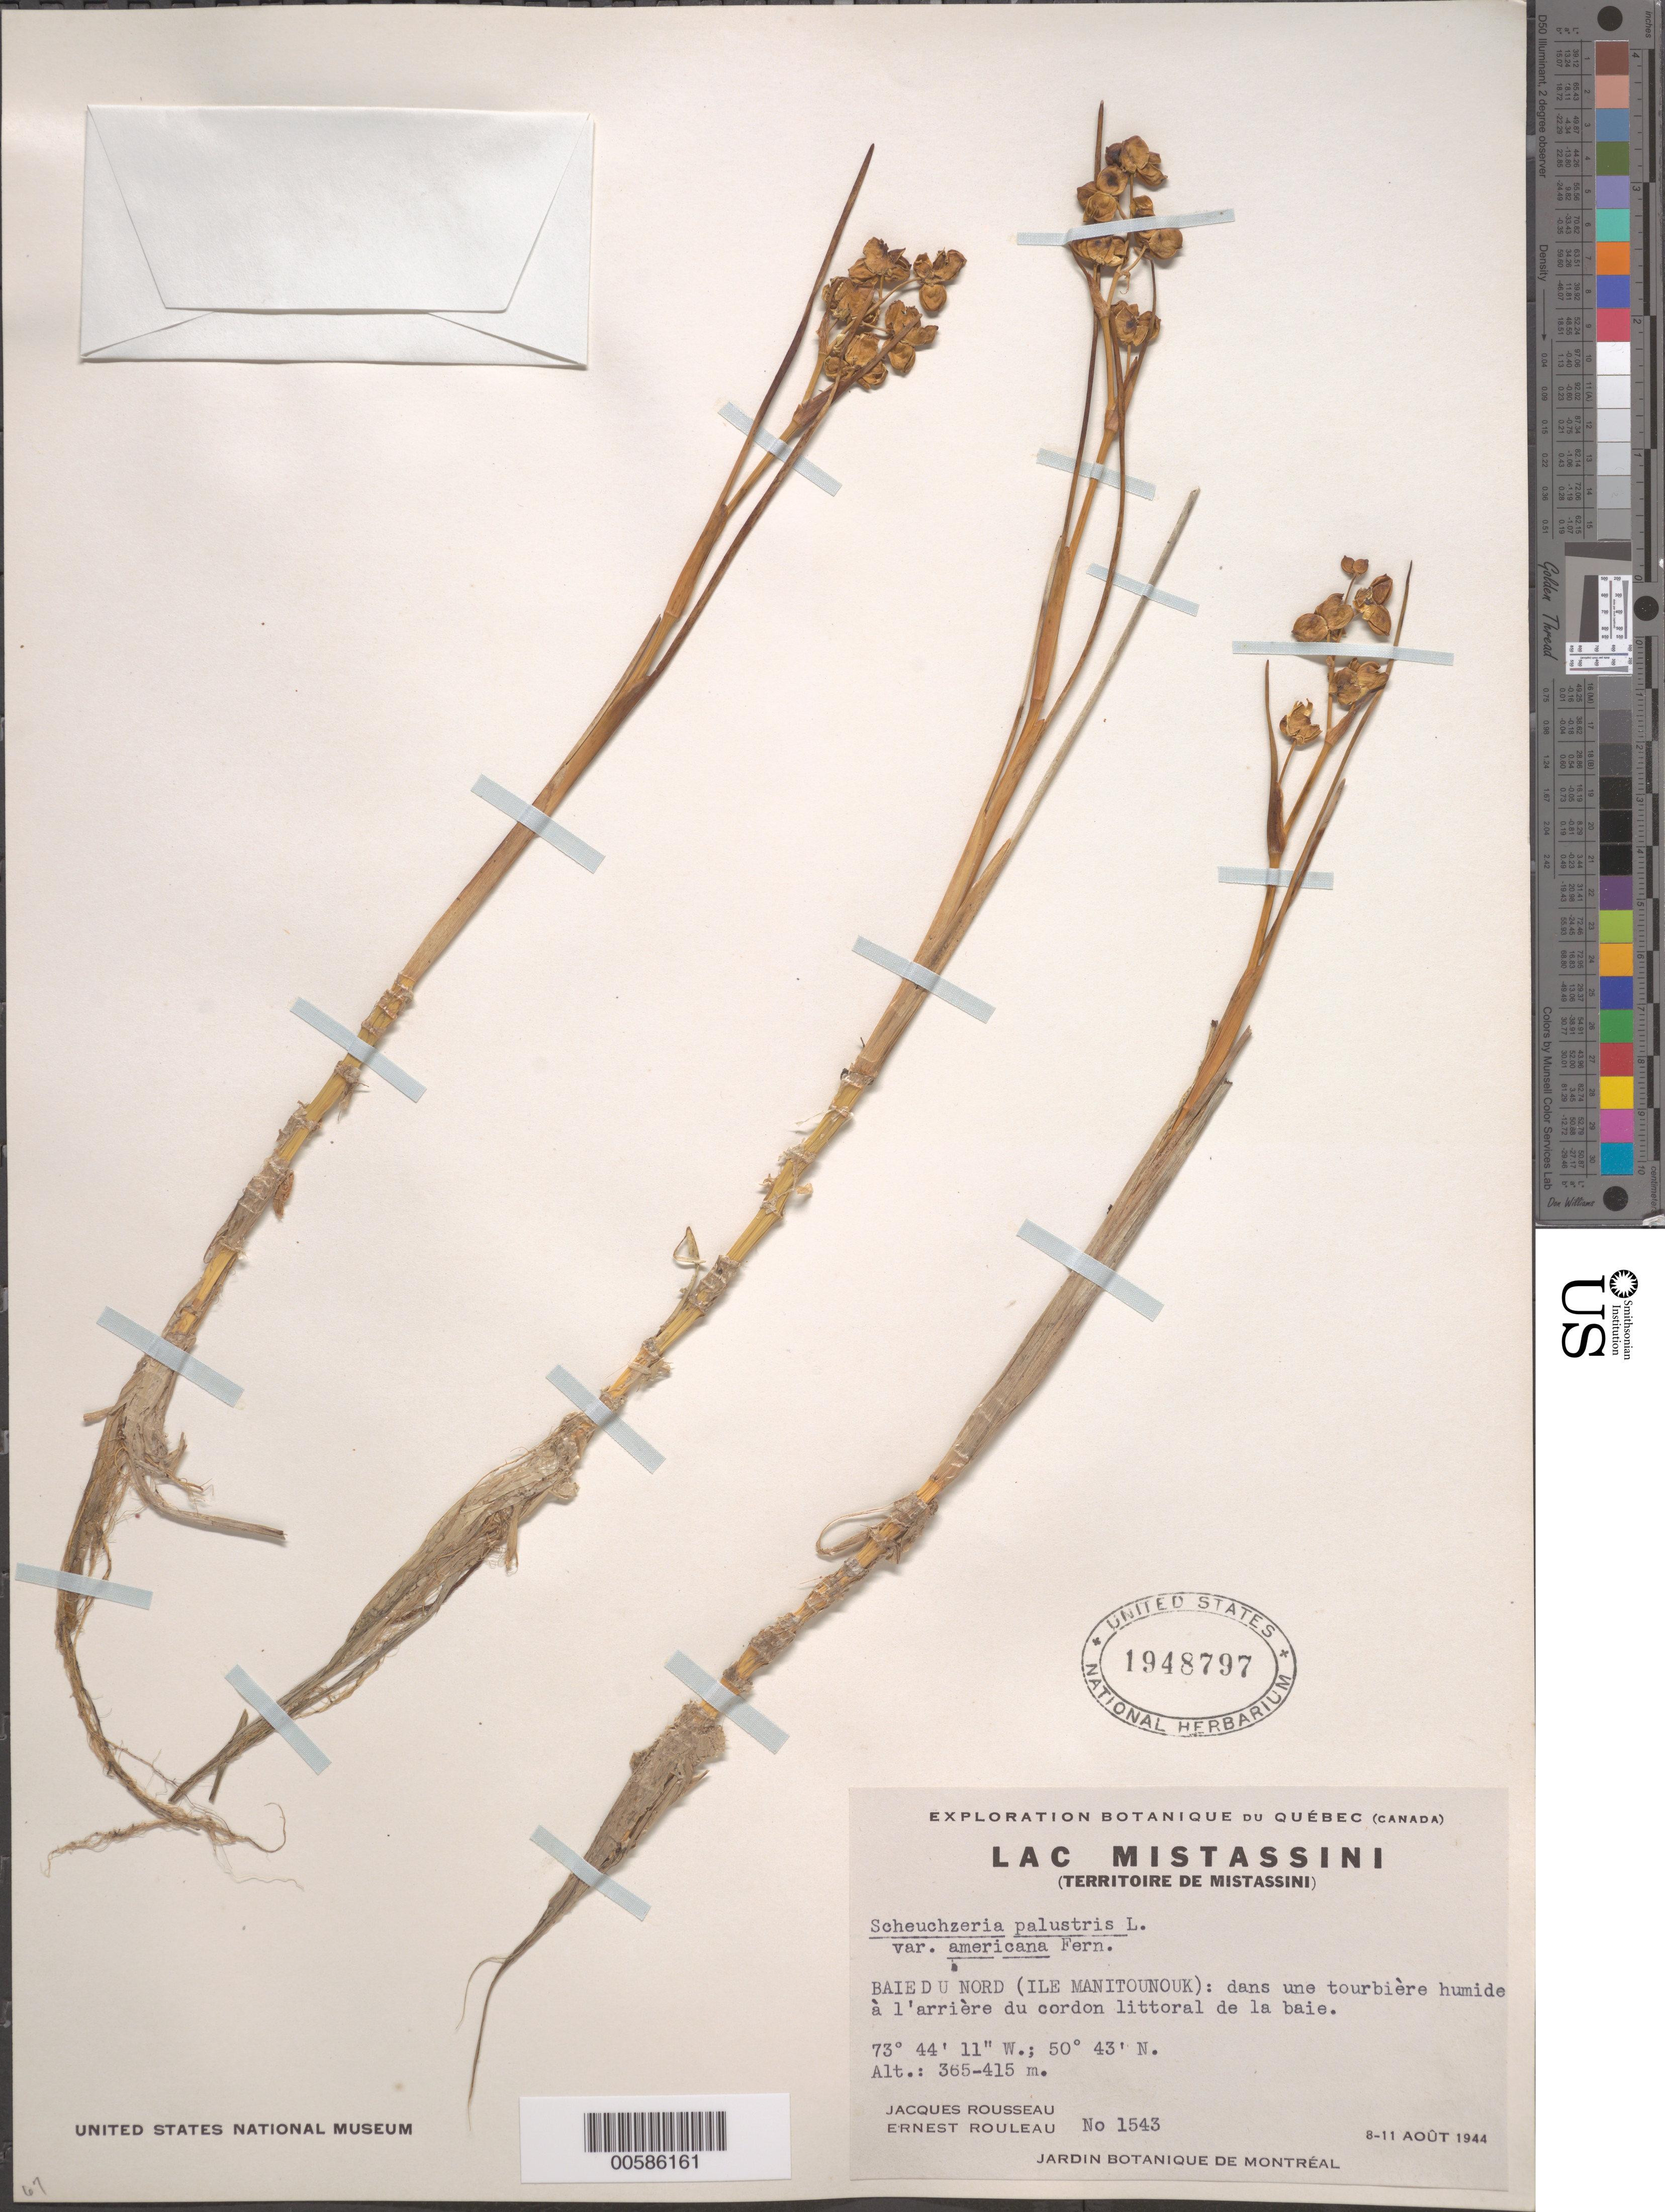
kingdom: Plantae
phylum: Tracheophyta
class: Liliopsida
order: Alismatales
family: Scheuchzeriaceae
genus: Scheuchzeria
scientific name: Scheuchzeria palustris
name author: L.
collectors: J. Rousseau & E. Rouleau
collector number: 1543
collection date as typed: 08 Aug 1944 to 11 Aug 1944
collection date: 1944-08-08/1944-08-11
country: Canada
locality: Mistassini Lake, Baied u nord (Ile Manitounouk)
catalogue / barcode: US 1948797